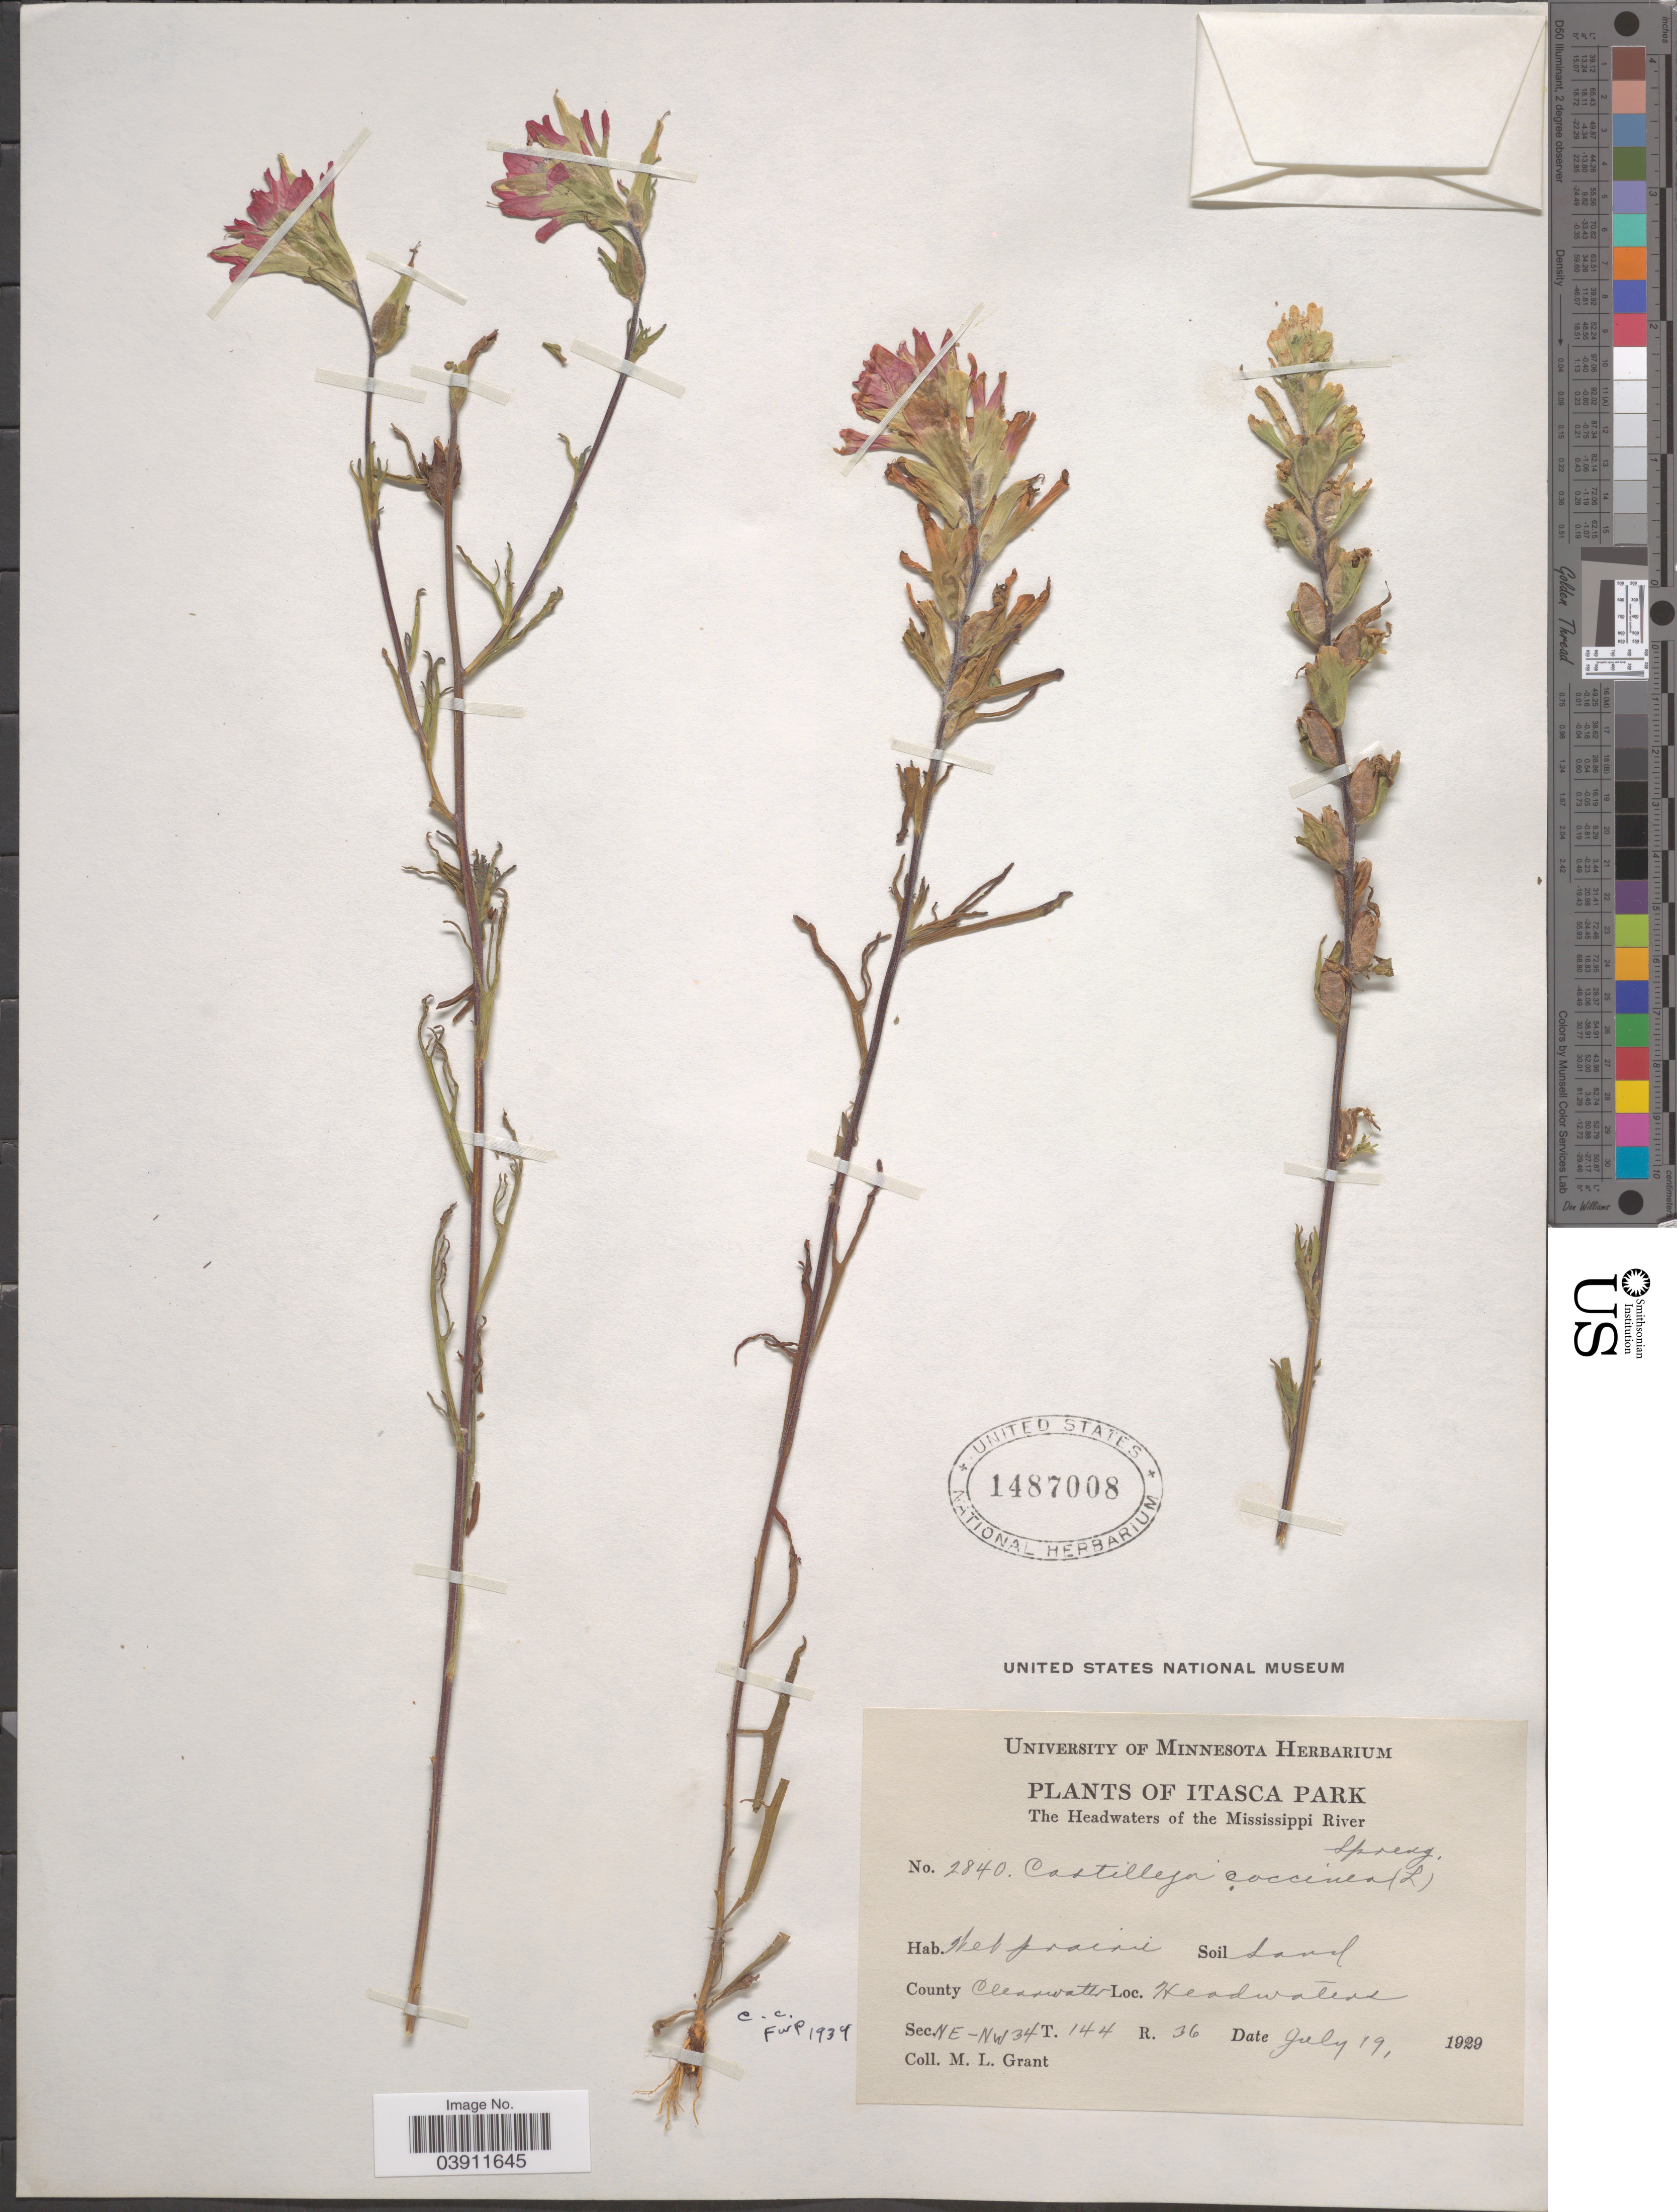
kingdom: Plantae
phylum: Tracheophyta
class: Magnoliopsida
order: Lamiales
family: Orobanchaceae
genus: Castilleja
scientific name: Castilleja coccinea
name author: (L.) Spreng.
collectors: M. L. Grant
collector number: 2840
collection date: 1929-07-19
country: United States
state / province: Minnesota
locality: Itasca Park. The Headwaters of the Mississippi River. County Clearwater. Headwaters. Sec. NE-NW 34 T. 144 R. 36.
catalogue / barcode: US 1487008